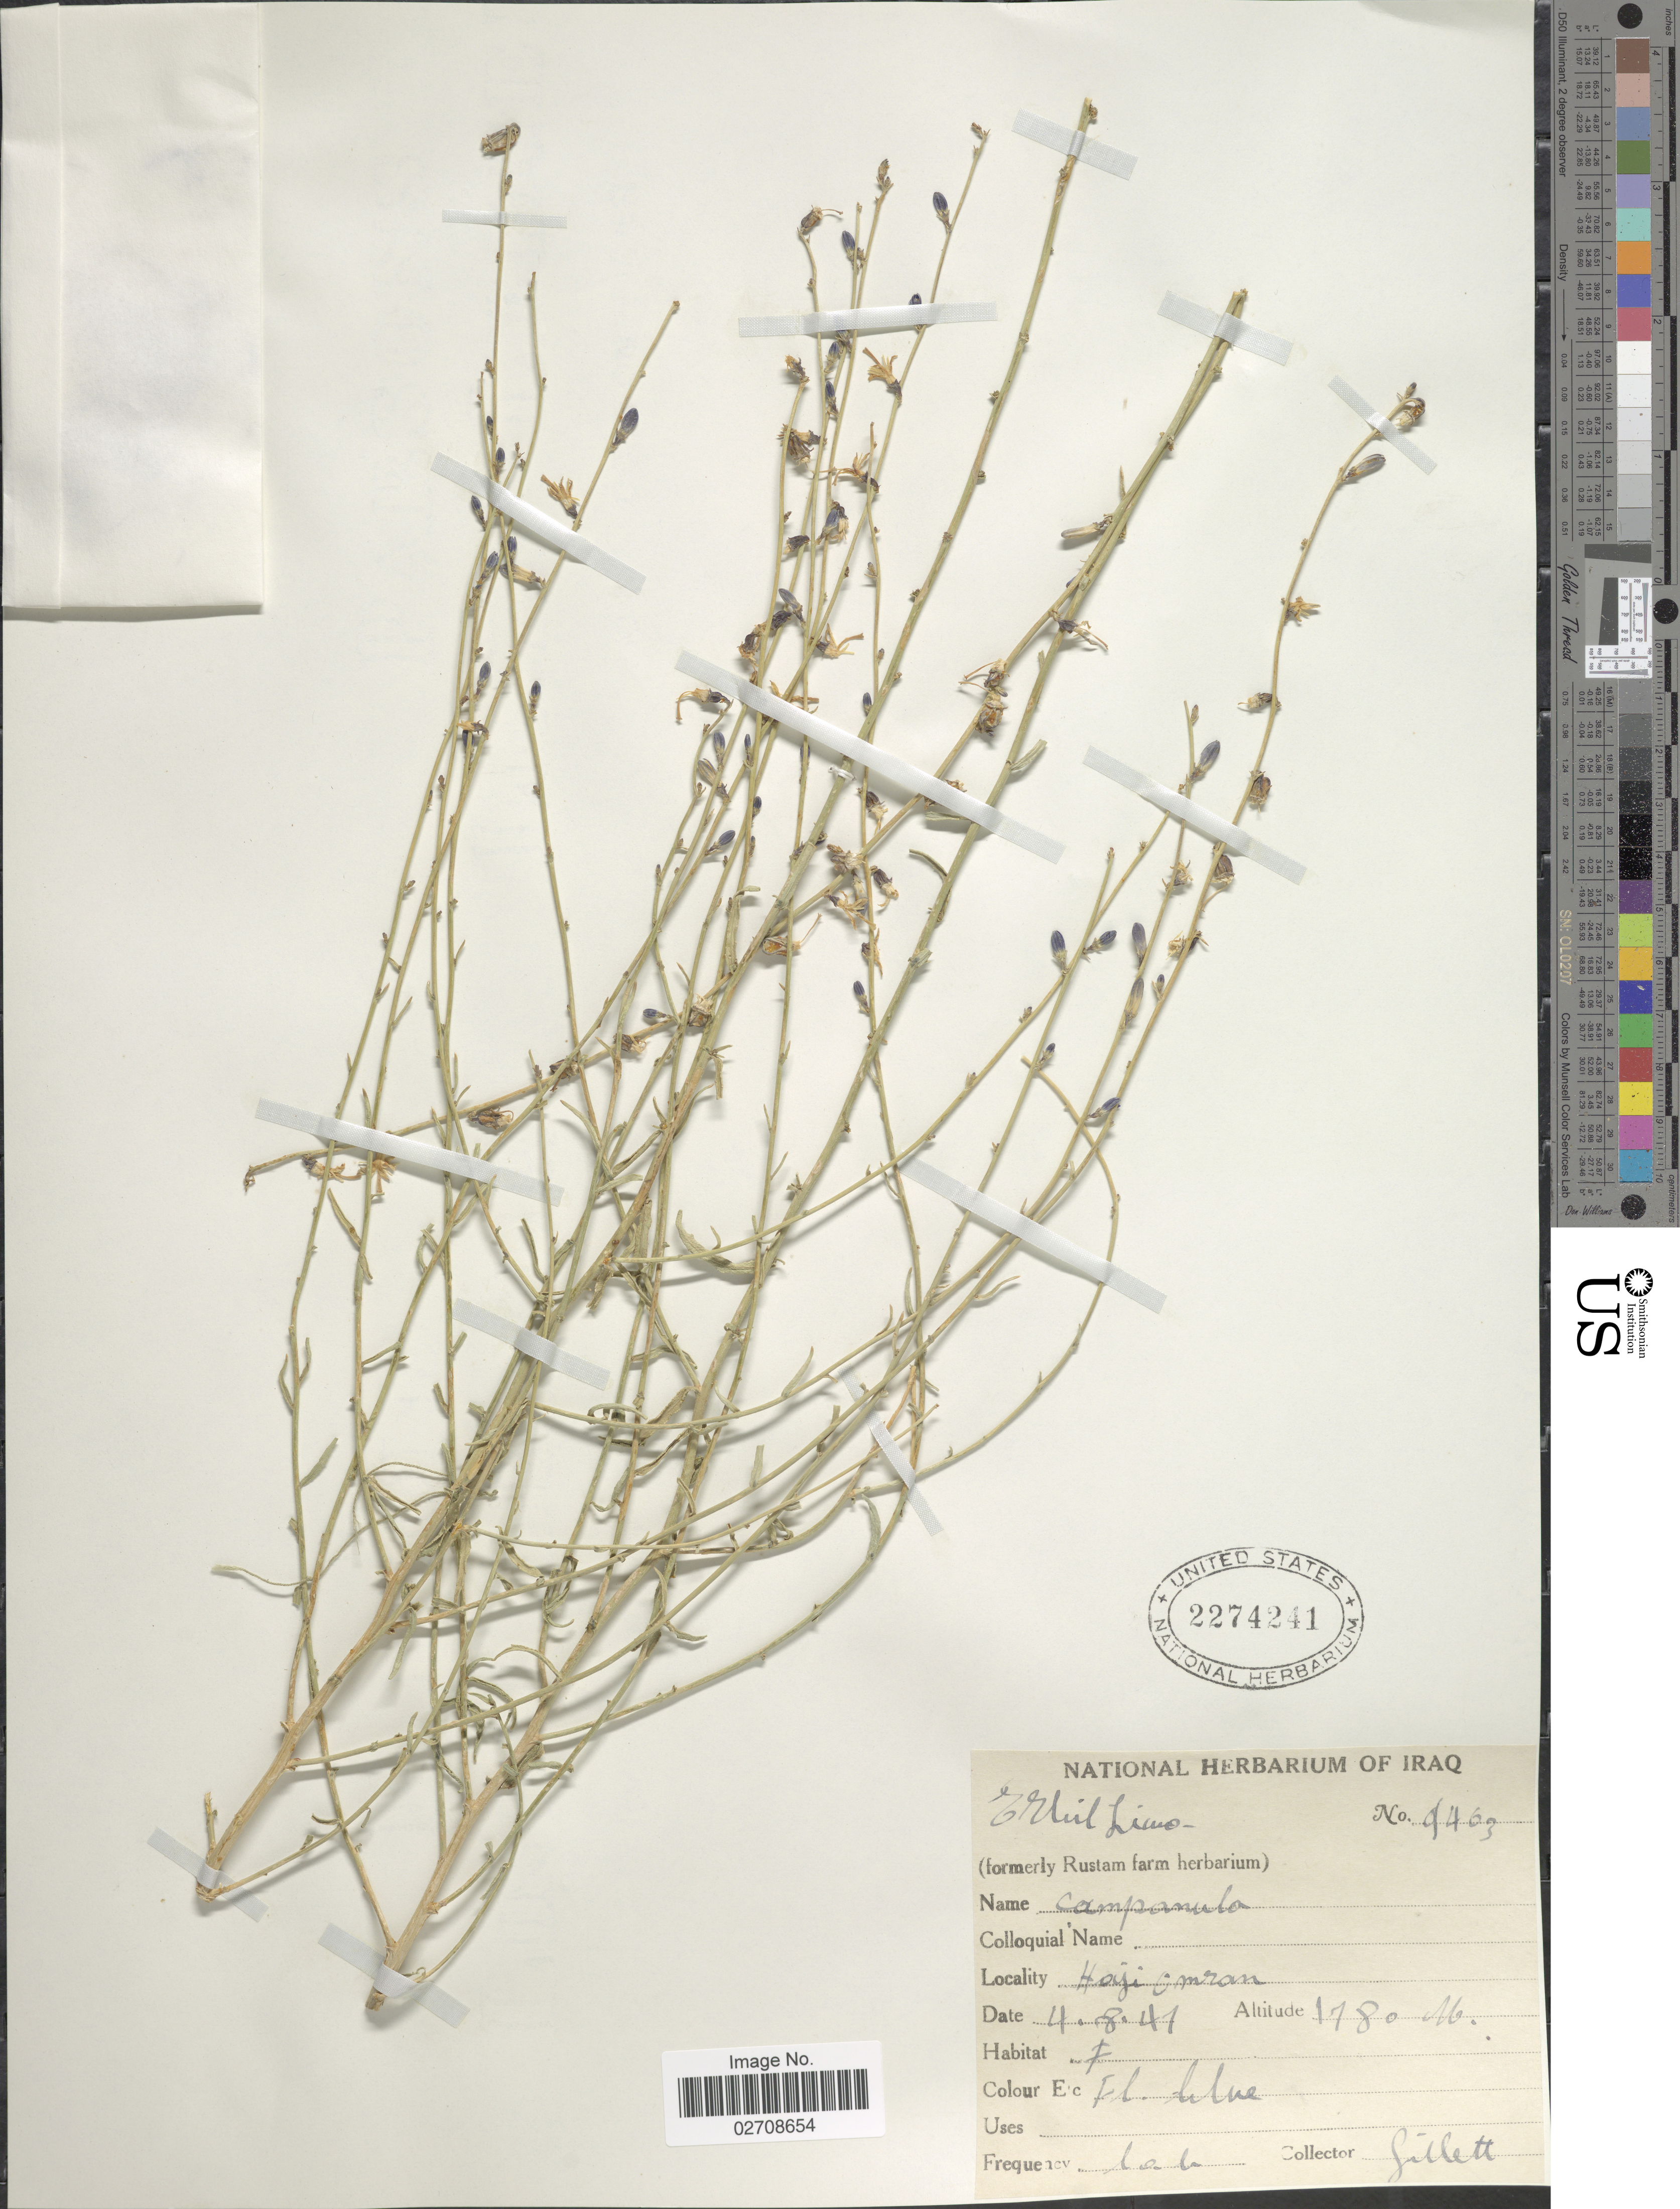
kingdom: Plantae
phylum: Tracheophyta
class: Magnoliopsida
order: Asterales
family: Campanulaceae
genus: Campanula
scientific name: Campanula sp.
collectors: Gillett, --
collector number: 9463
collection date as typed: Transcribed d/m/y: 4/8/41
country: Iraq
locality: Hoji Omran, Erbil Liwa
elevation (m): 1780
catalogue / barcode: US 2274241